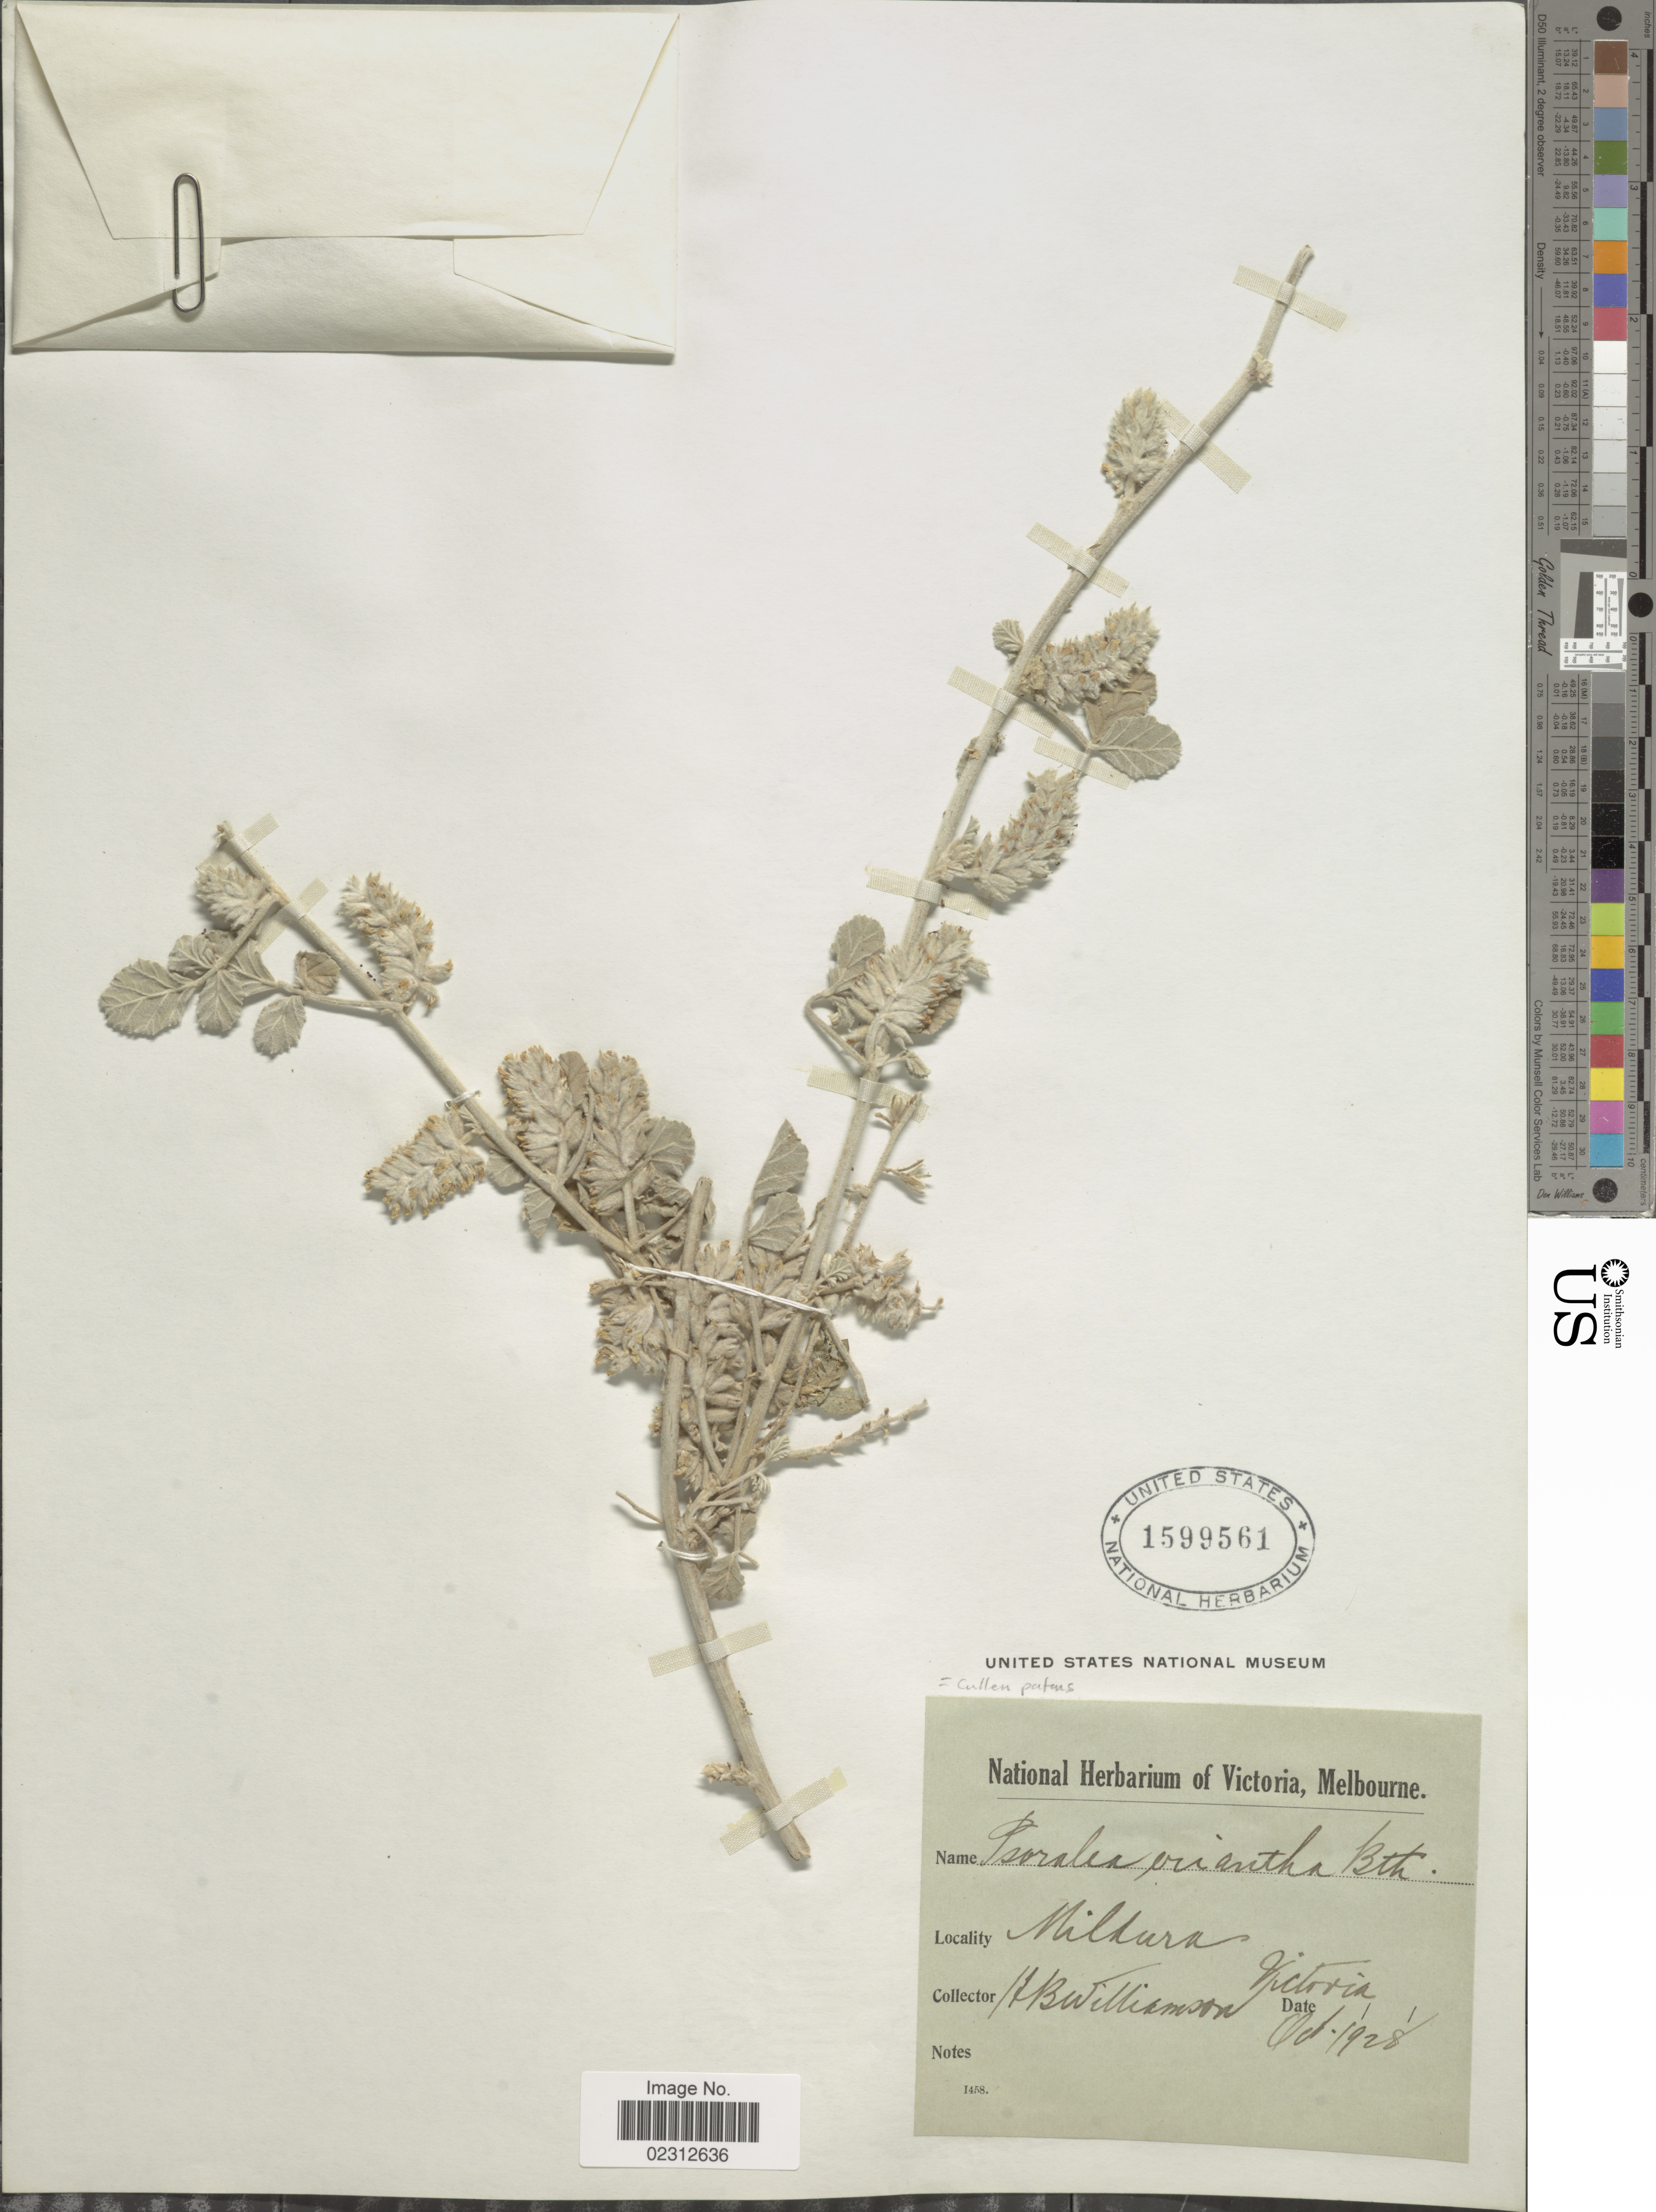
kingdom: Plantae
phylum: Tracheophyta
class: Magnoliopsida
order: Fabales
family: Fabaceae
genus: Cullen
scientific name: Cullen patens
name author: (Lindl.) J.W. Grimes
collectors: H. Williamson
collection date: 1928-10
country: Australia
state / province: Victoria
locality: Milkura, Victoria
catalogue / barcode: US 1599561